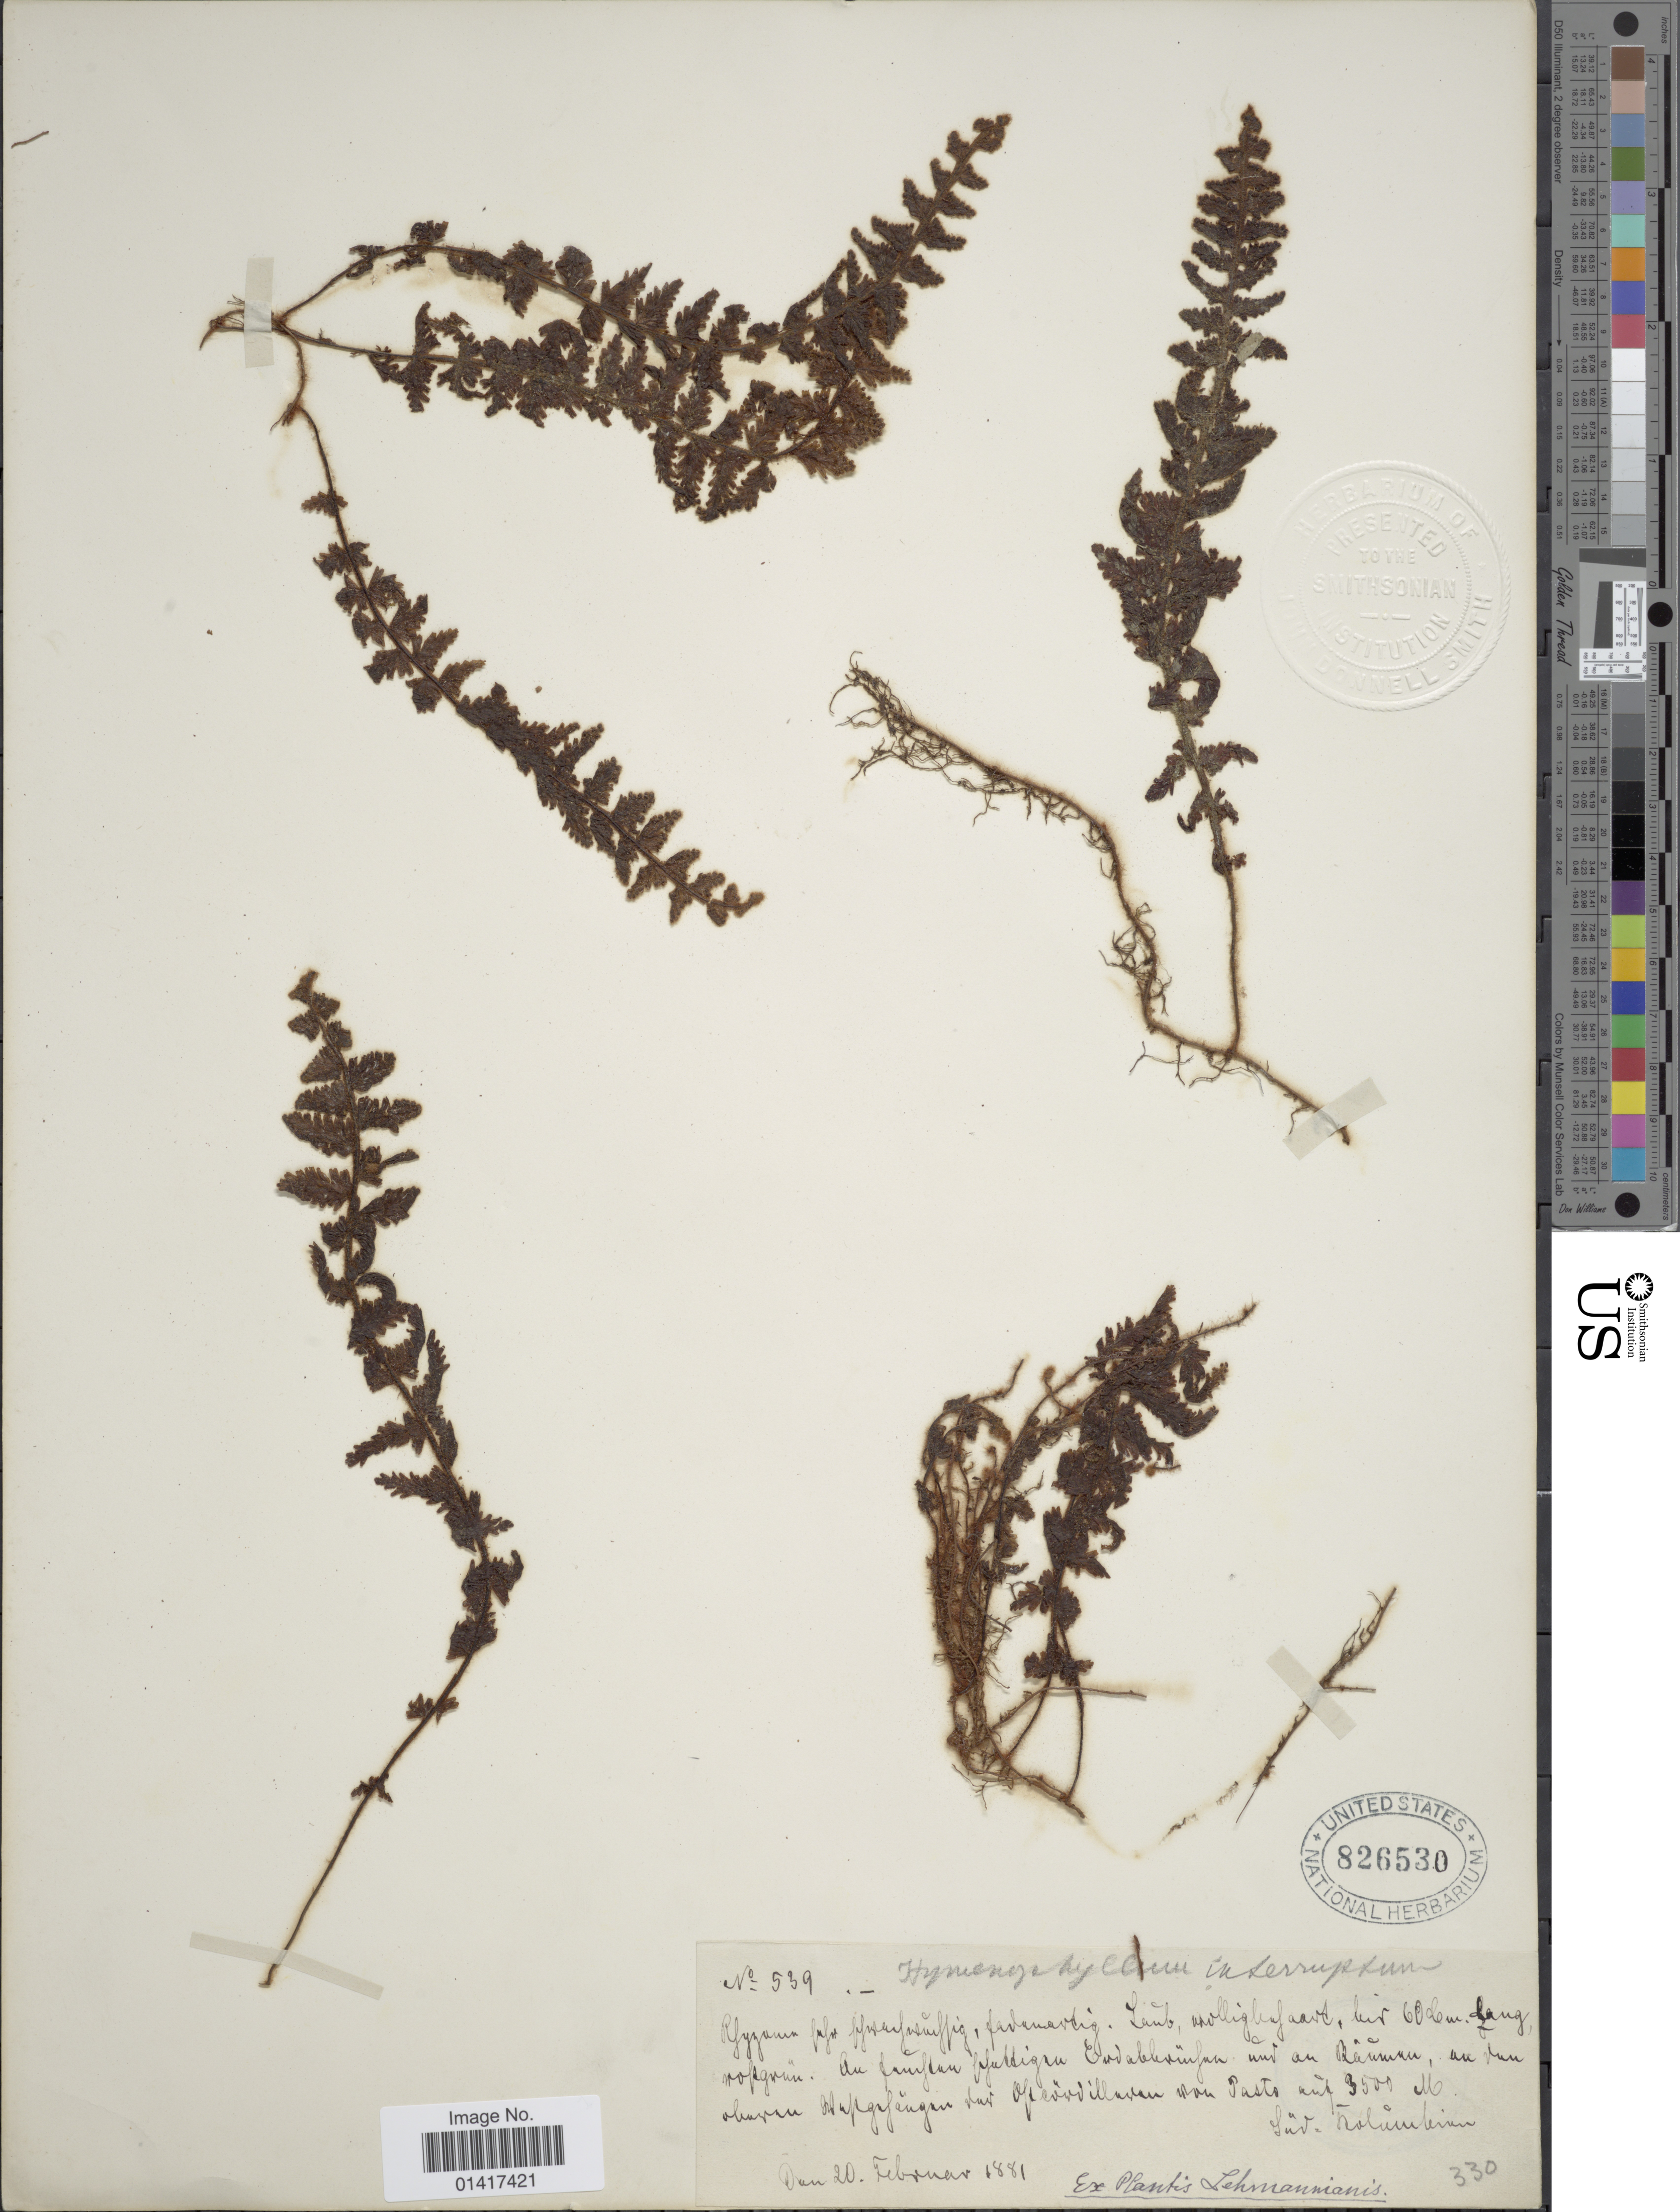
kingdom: Plantae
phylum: Tracheophyta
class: Polypodiopsida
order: Hymenophyllales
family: Hymenophyllaceae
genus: Hymenophyllum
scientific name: Hymenophyllum sp.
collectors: ex herb. Lehmannianum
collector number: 539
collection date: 1881-02-20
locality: Au fruifan vuiv ofavillan dan pasto [interpreted]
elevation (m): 3500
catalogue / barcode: US 826530